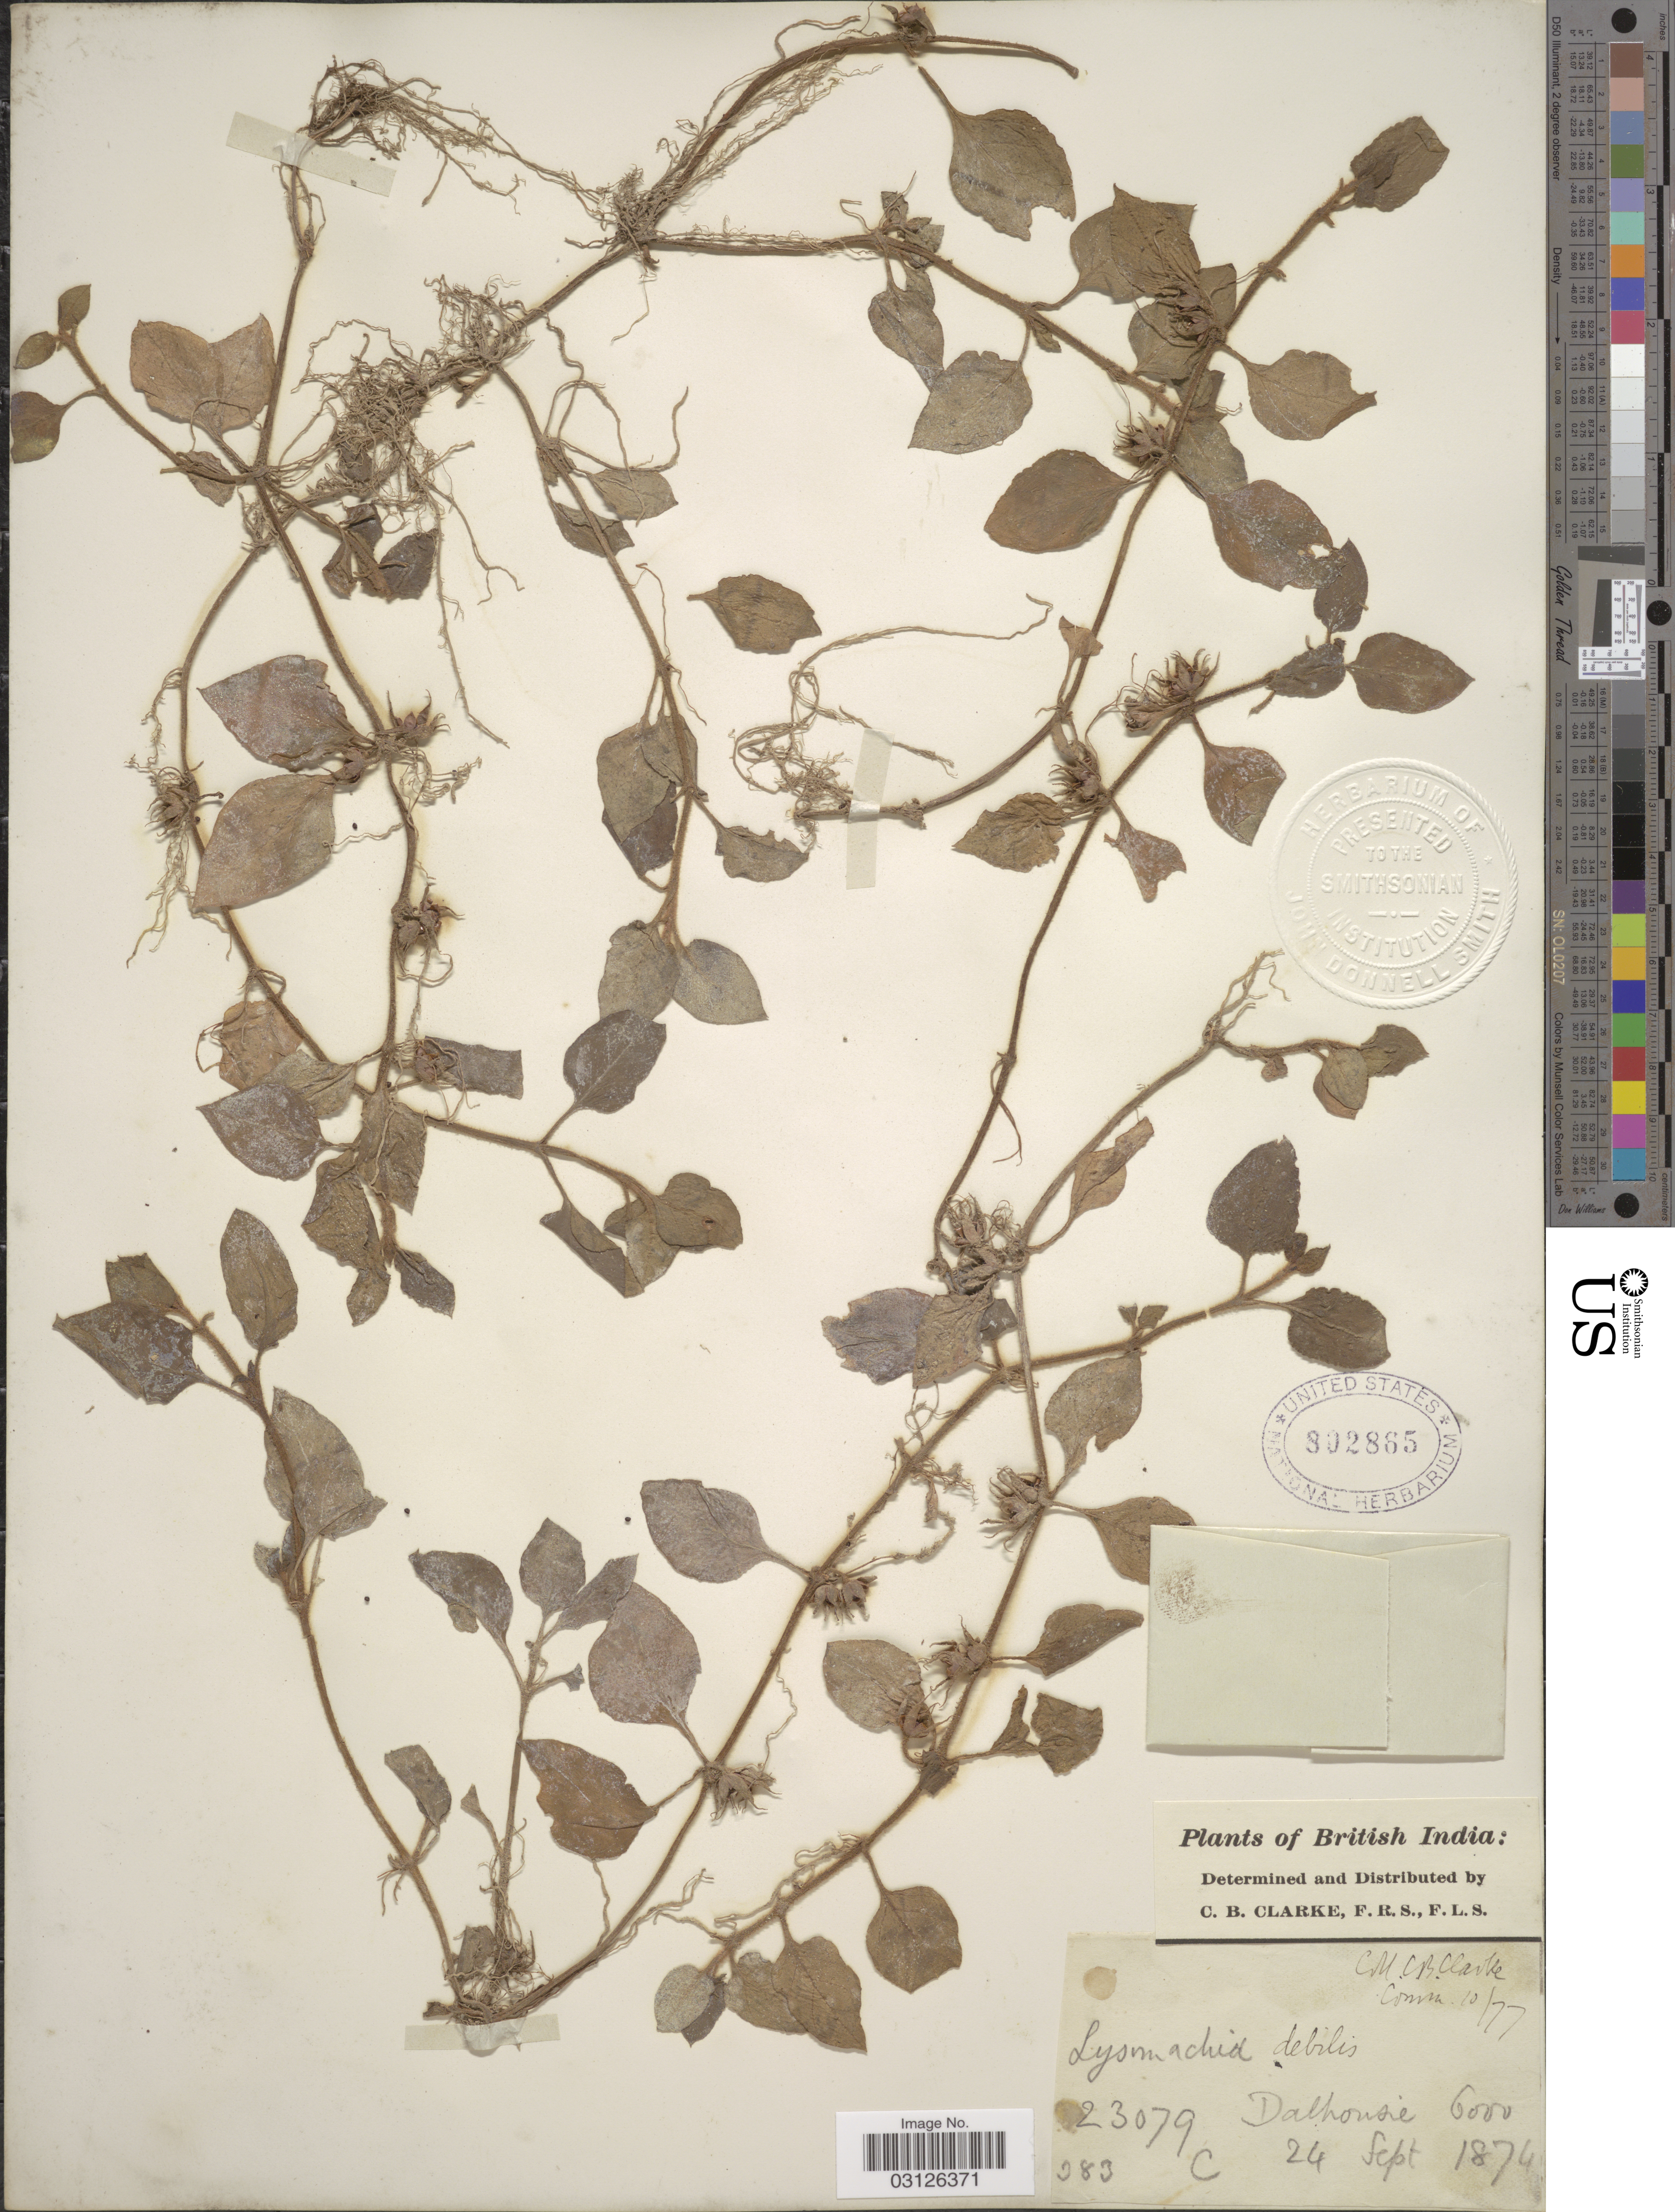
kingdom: Plantae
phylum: Tracheophyta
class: Magnoliopsida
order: Ericales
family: Primulaceae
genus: Lysimachia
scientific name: Lysimachia debilis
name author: Wall.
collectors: C. B. Clarke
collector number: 23079C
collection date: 1874-09-24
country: India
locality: British India. Dalhousie.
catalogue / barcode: US 802865